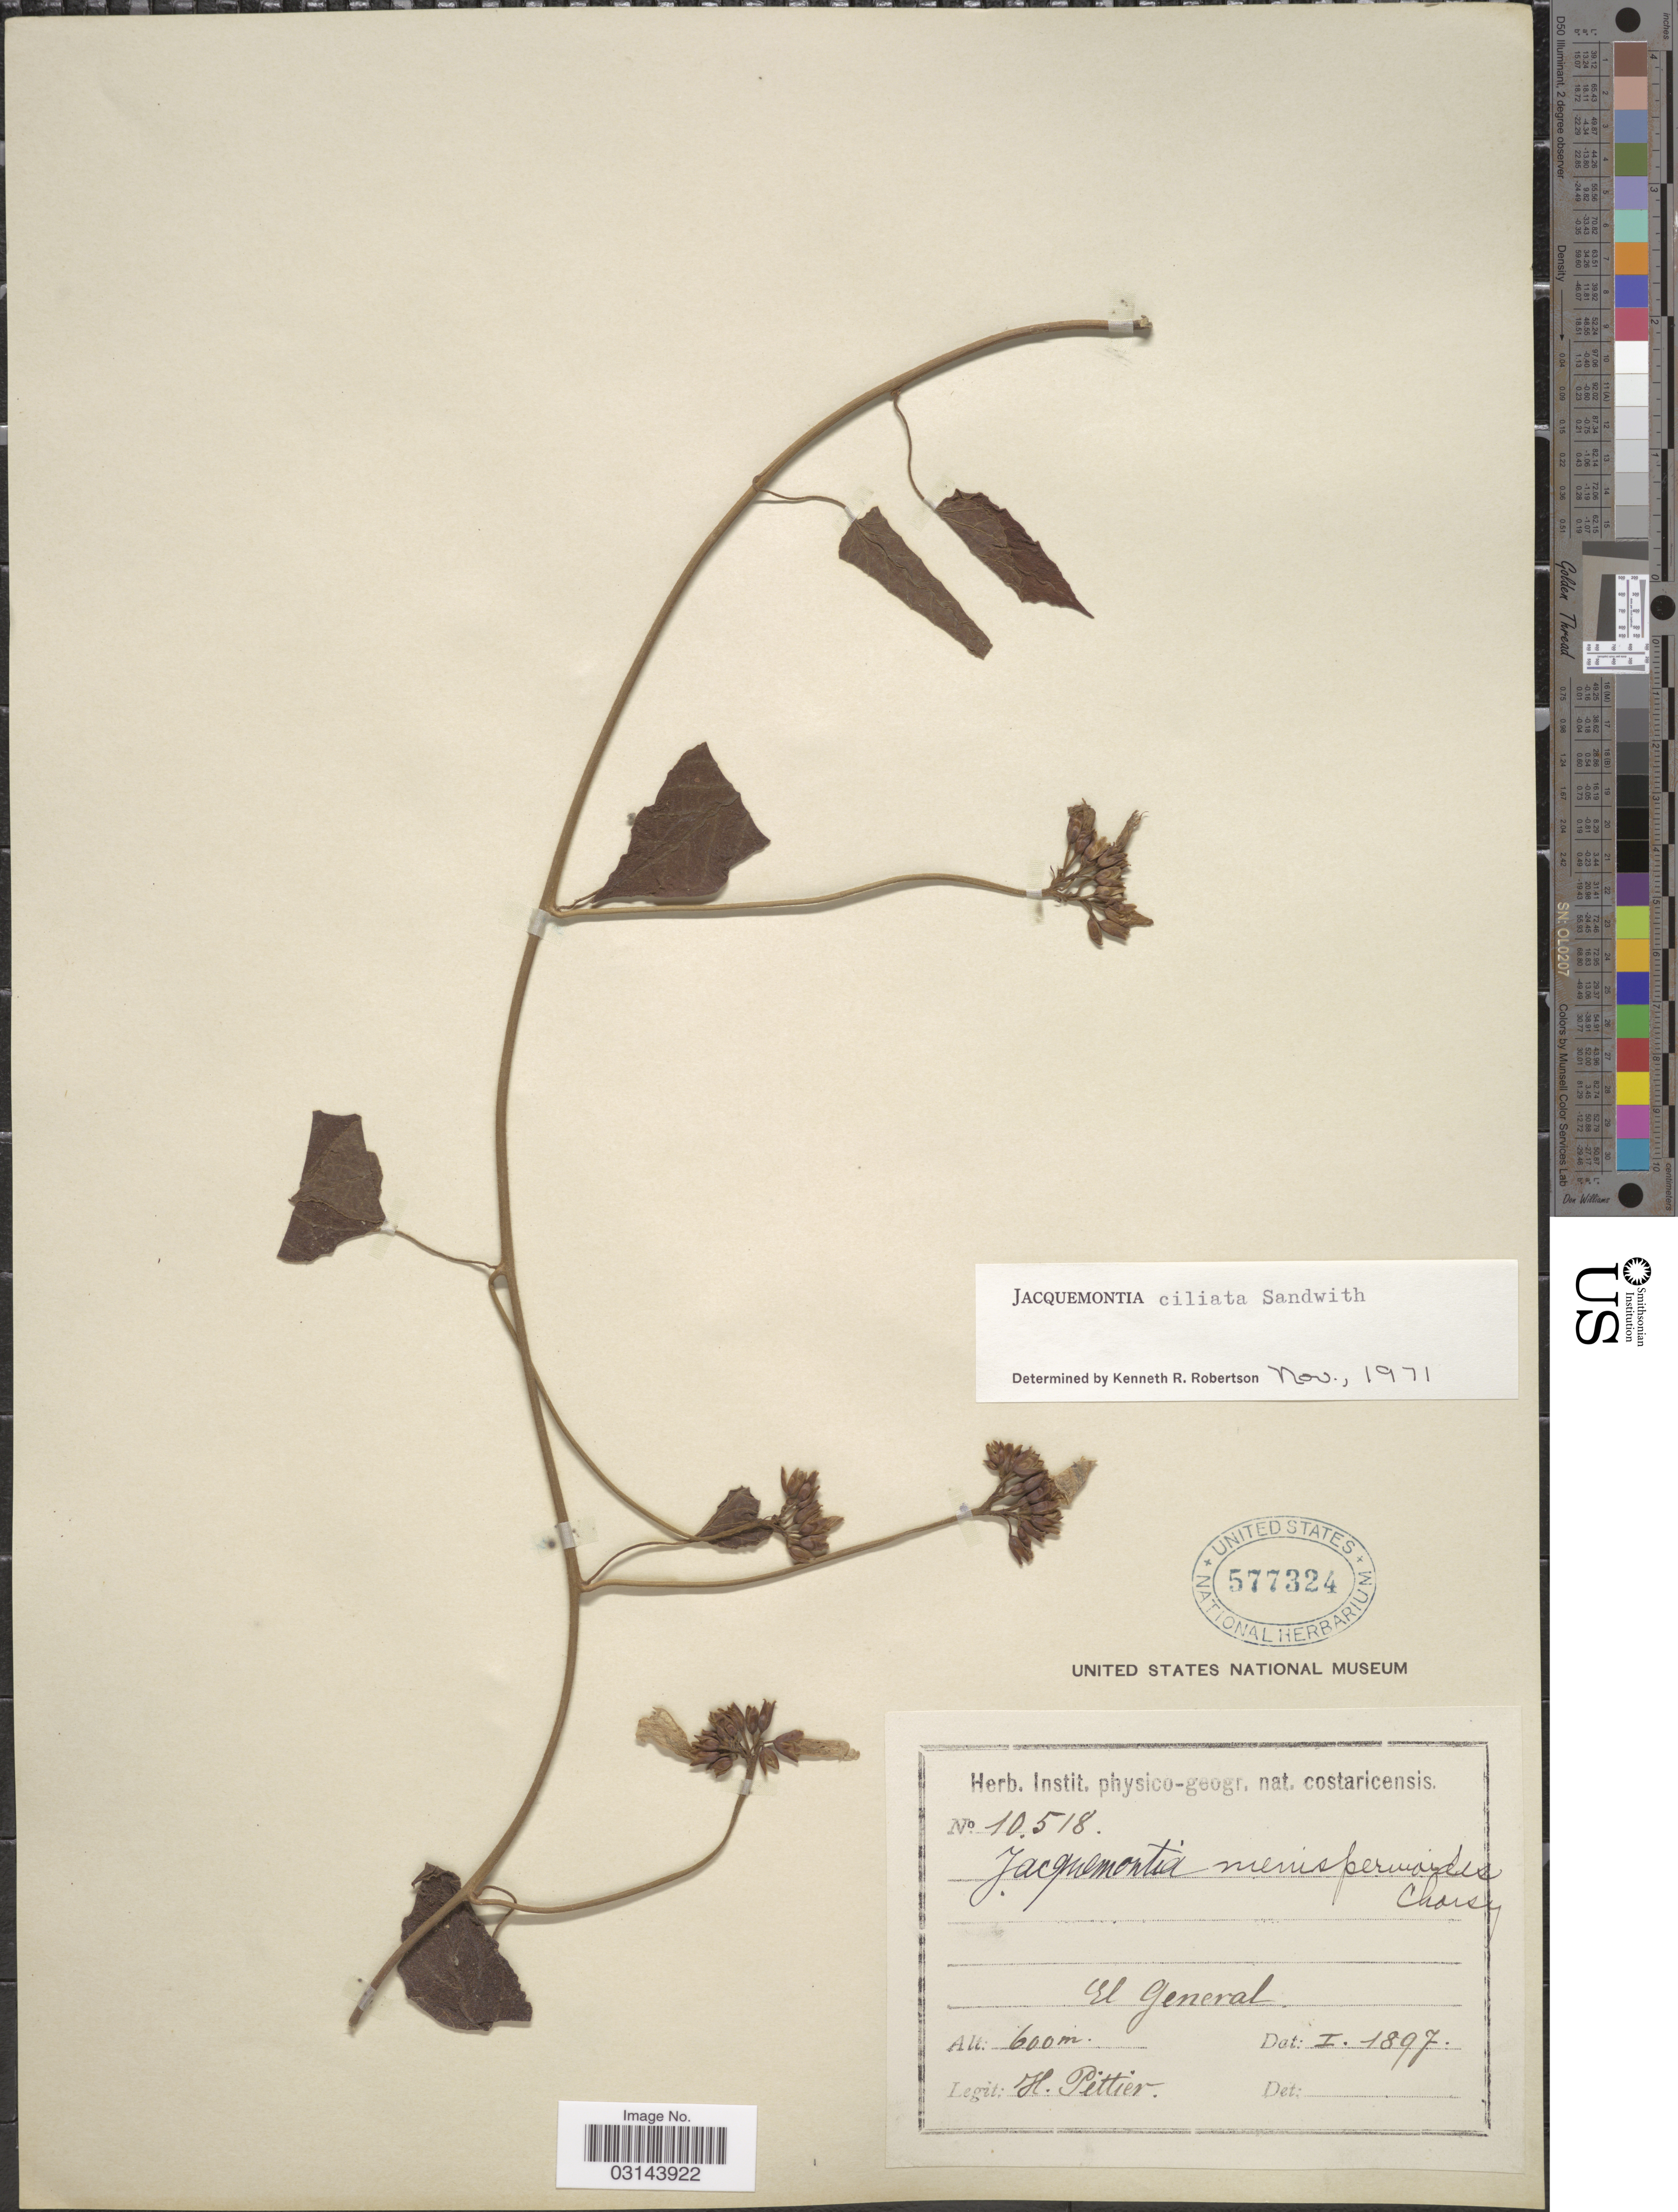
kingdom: Plantae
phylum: Tracheophyta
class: Magnoliopsida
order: Solanales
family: Convolvulaceae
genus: Jacquemontia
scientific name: Jacquemontia ciliata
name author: Sandwith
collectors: H. F. Pittier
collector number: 10518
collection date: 1897-01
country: Costa Rica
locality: El General.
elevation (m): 600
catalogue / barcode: US 577324